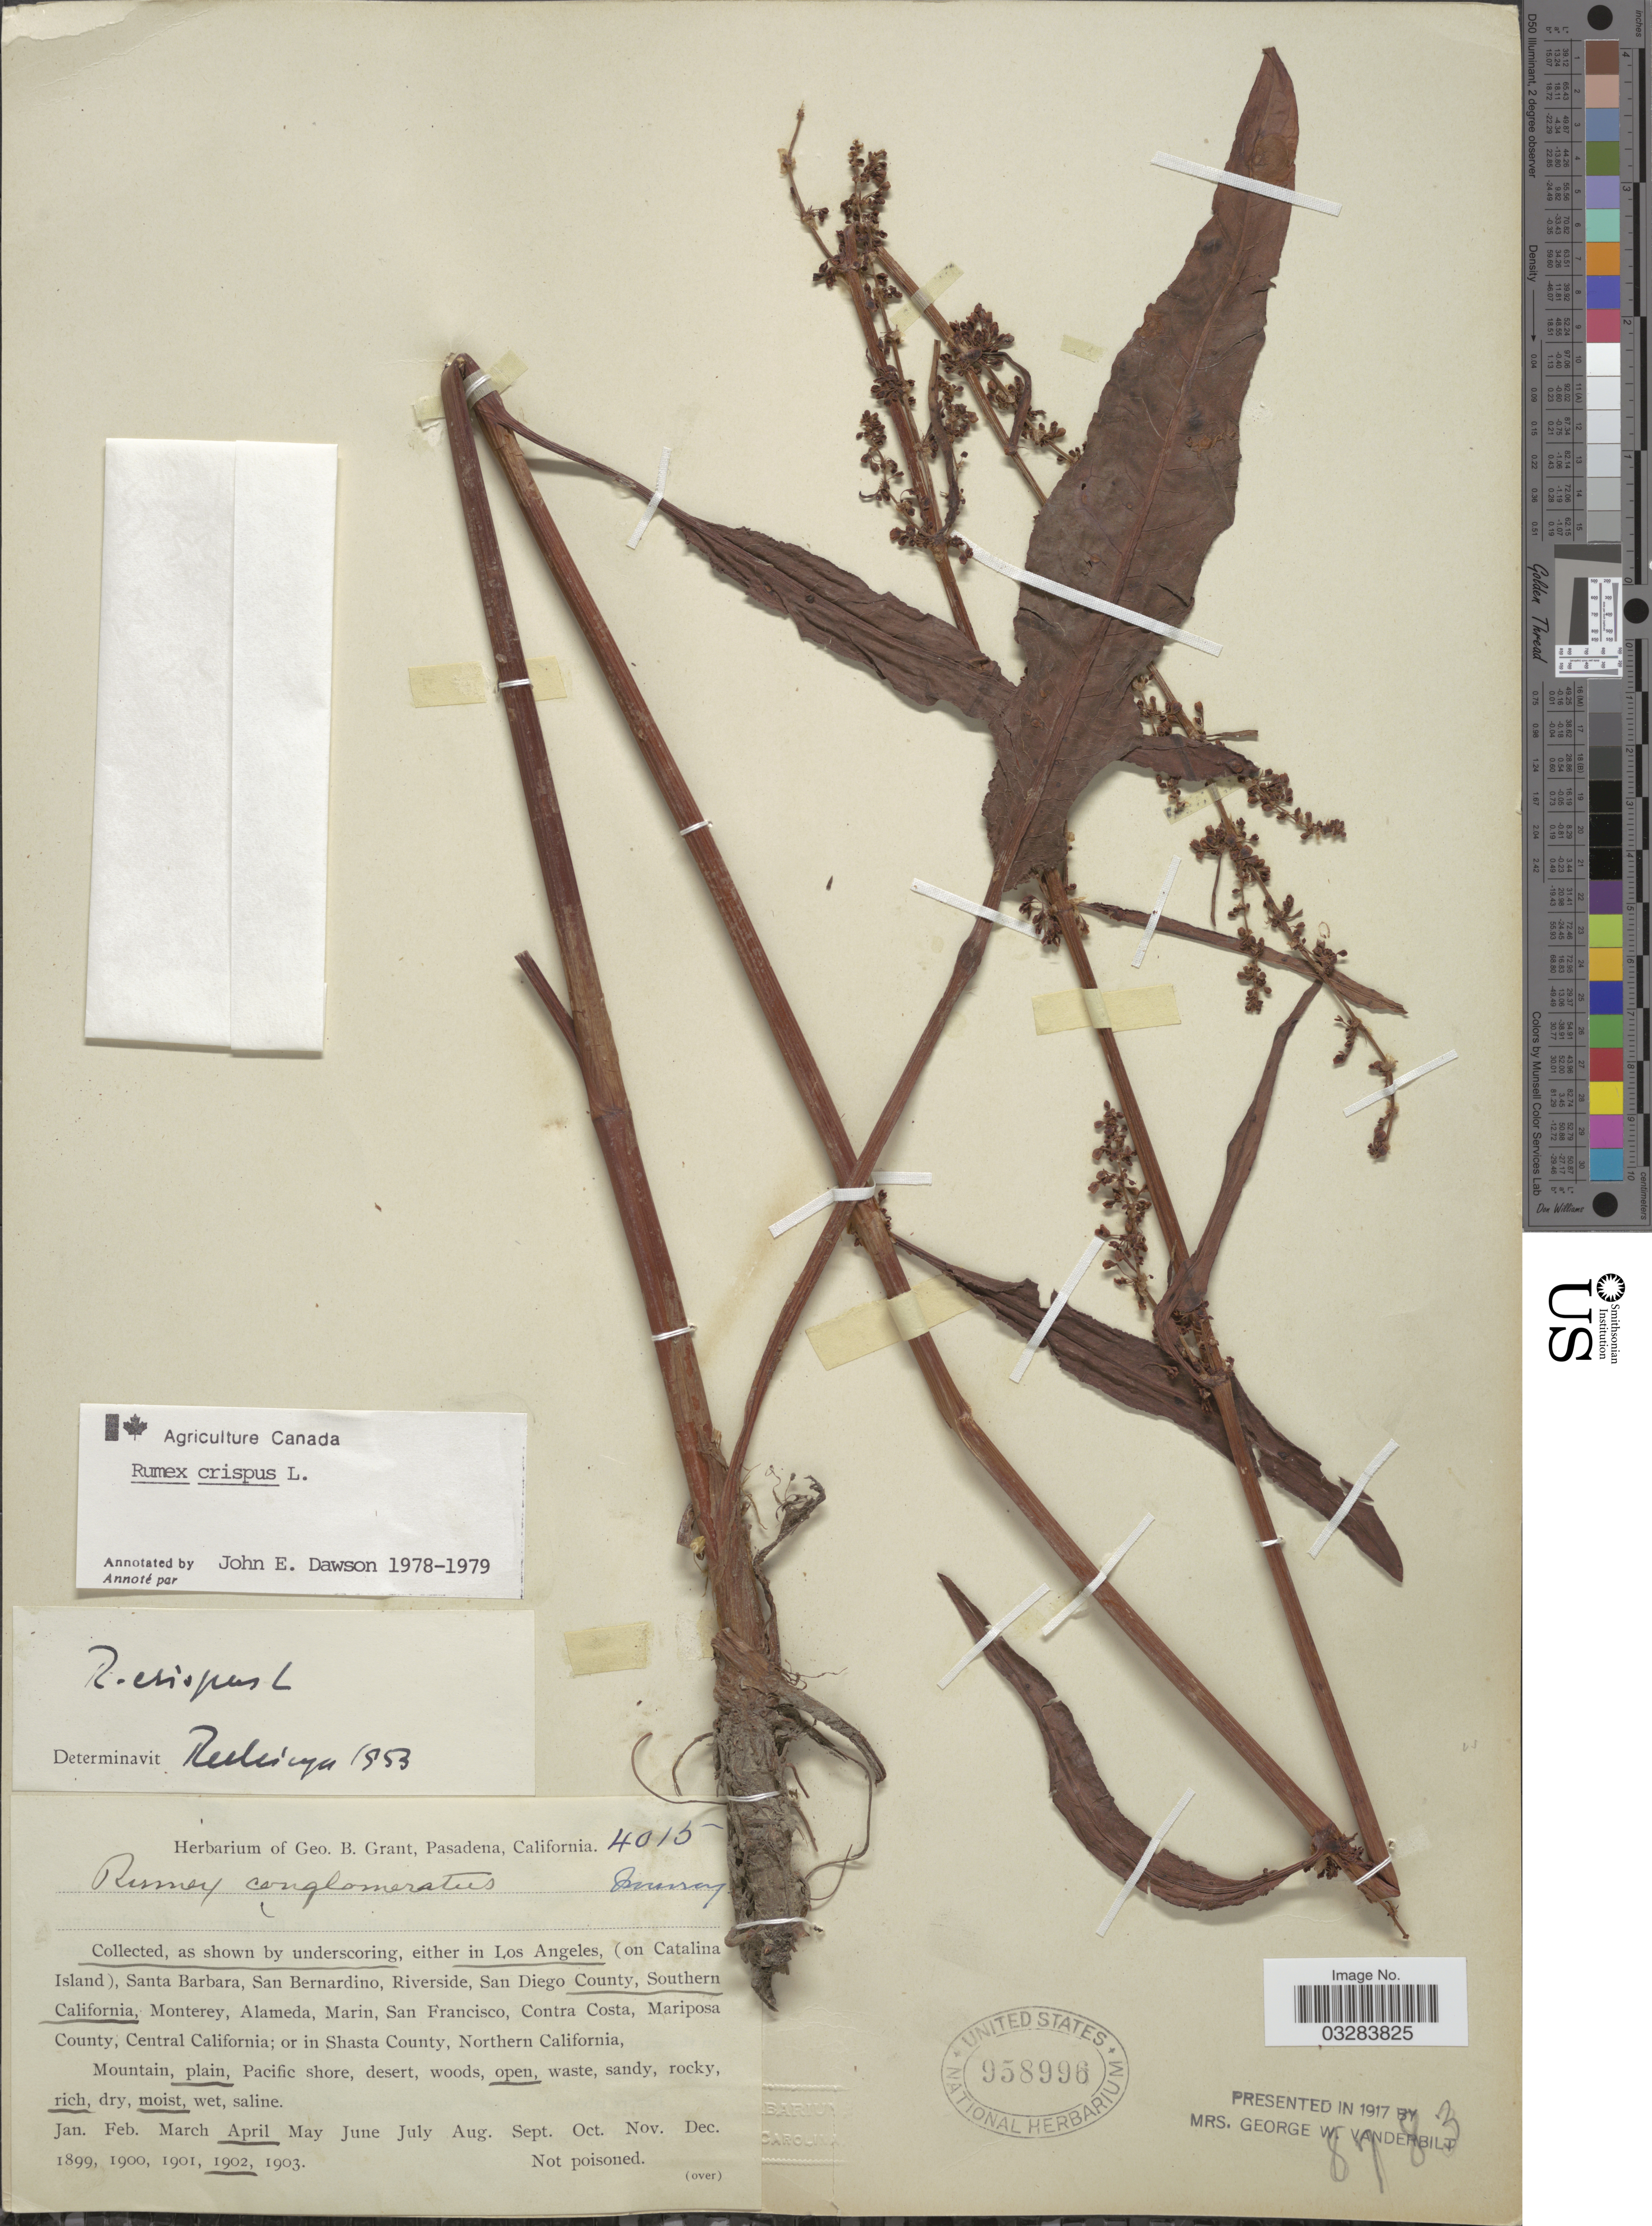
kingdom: Plantae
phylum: Tracheophyta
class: Magnoliopsida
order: Caryophyllales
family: Polygonaceae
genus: Rumex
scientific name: Rumex crispus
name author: L.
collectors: ex herb. Geo. B. Grant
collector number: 4015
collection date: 1902-04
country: United States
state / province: California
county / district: Los Angeles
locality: Los Angeles, Southern California.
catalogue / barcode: US 958996